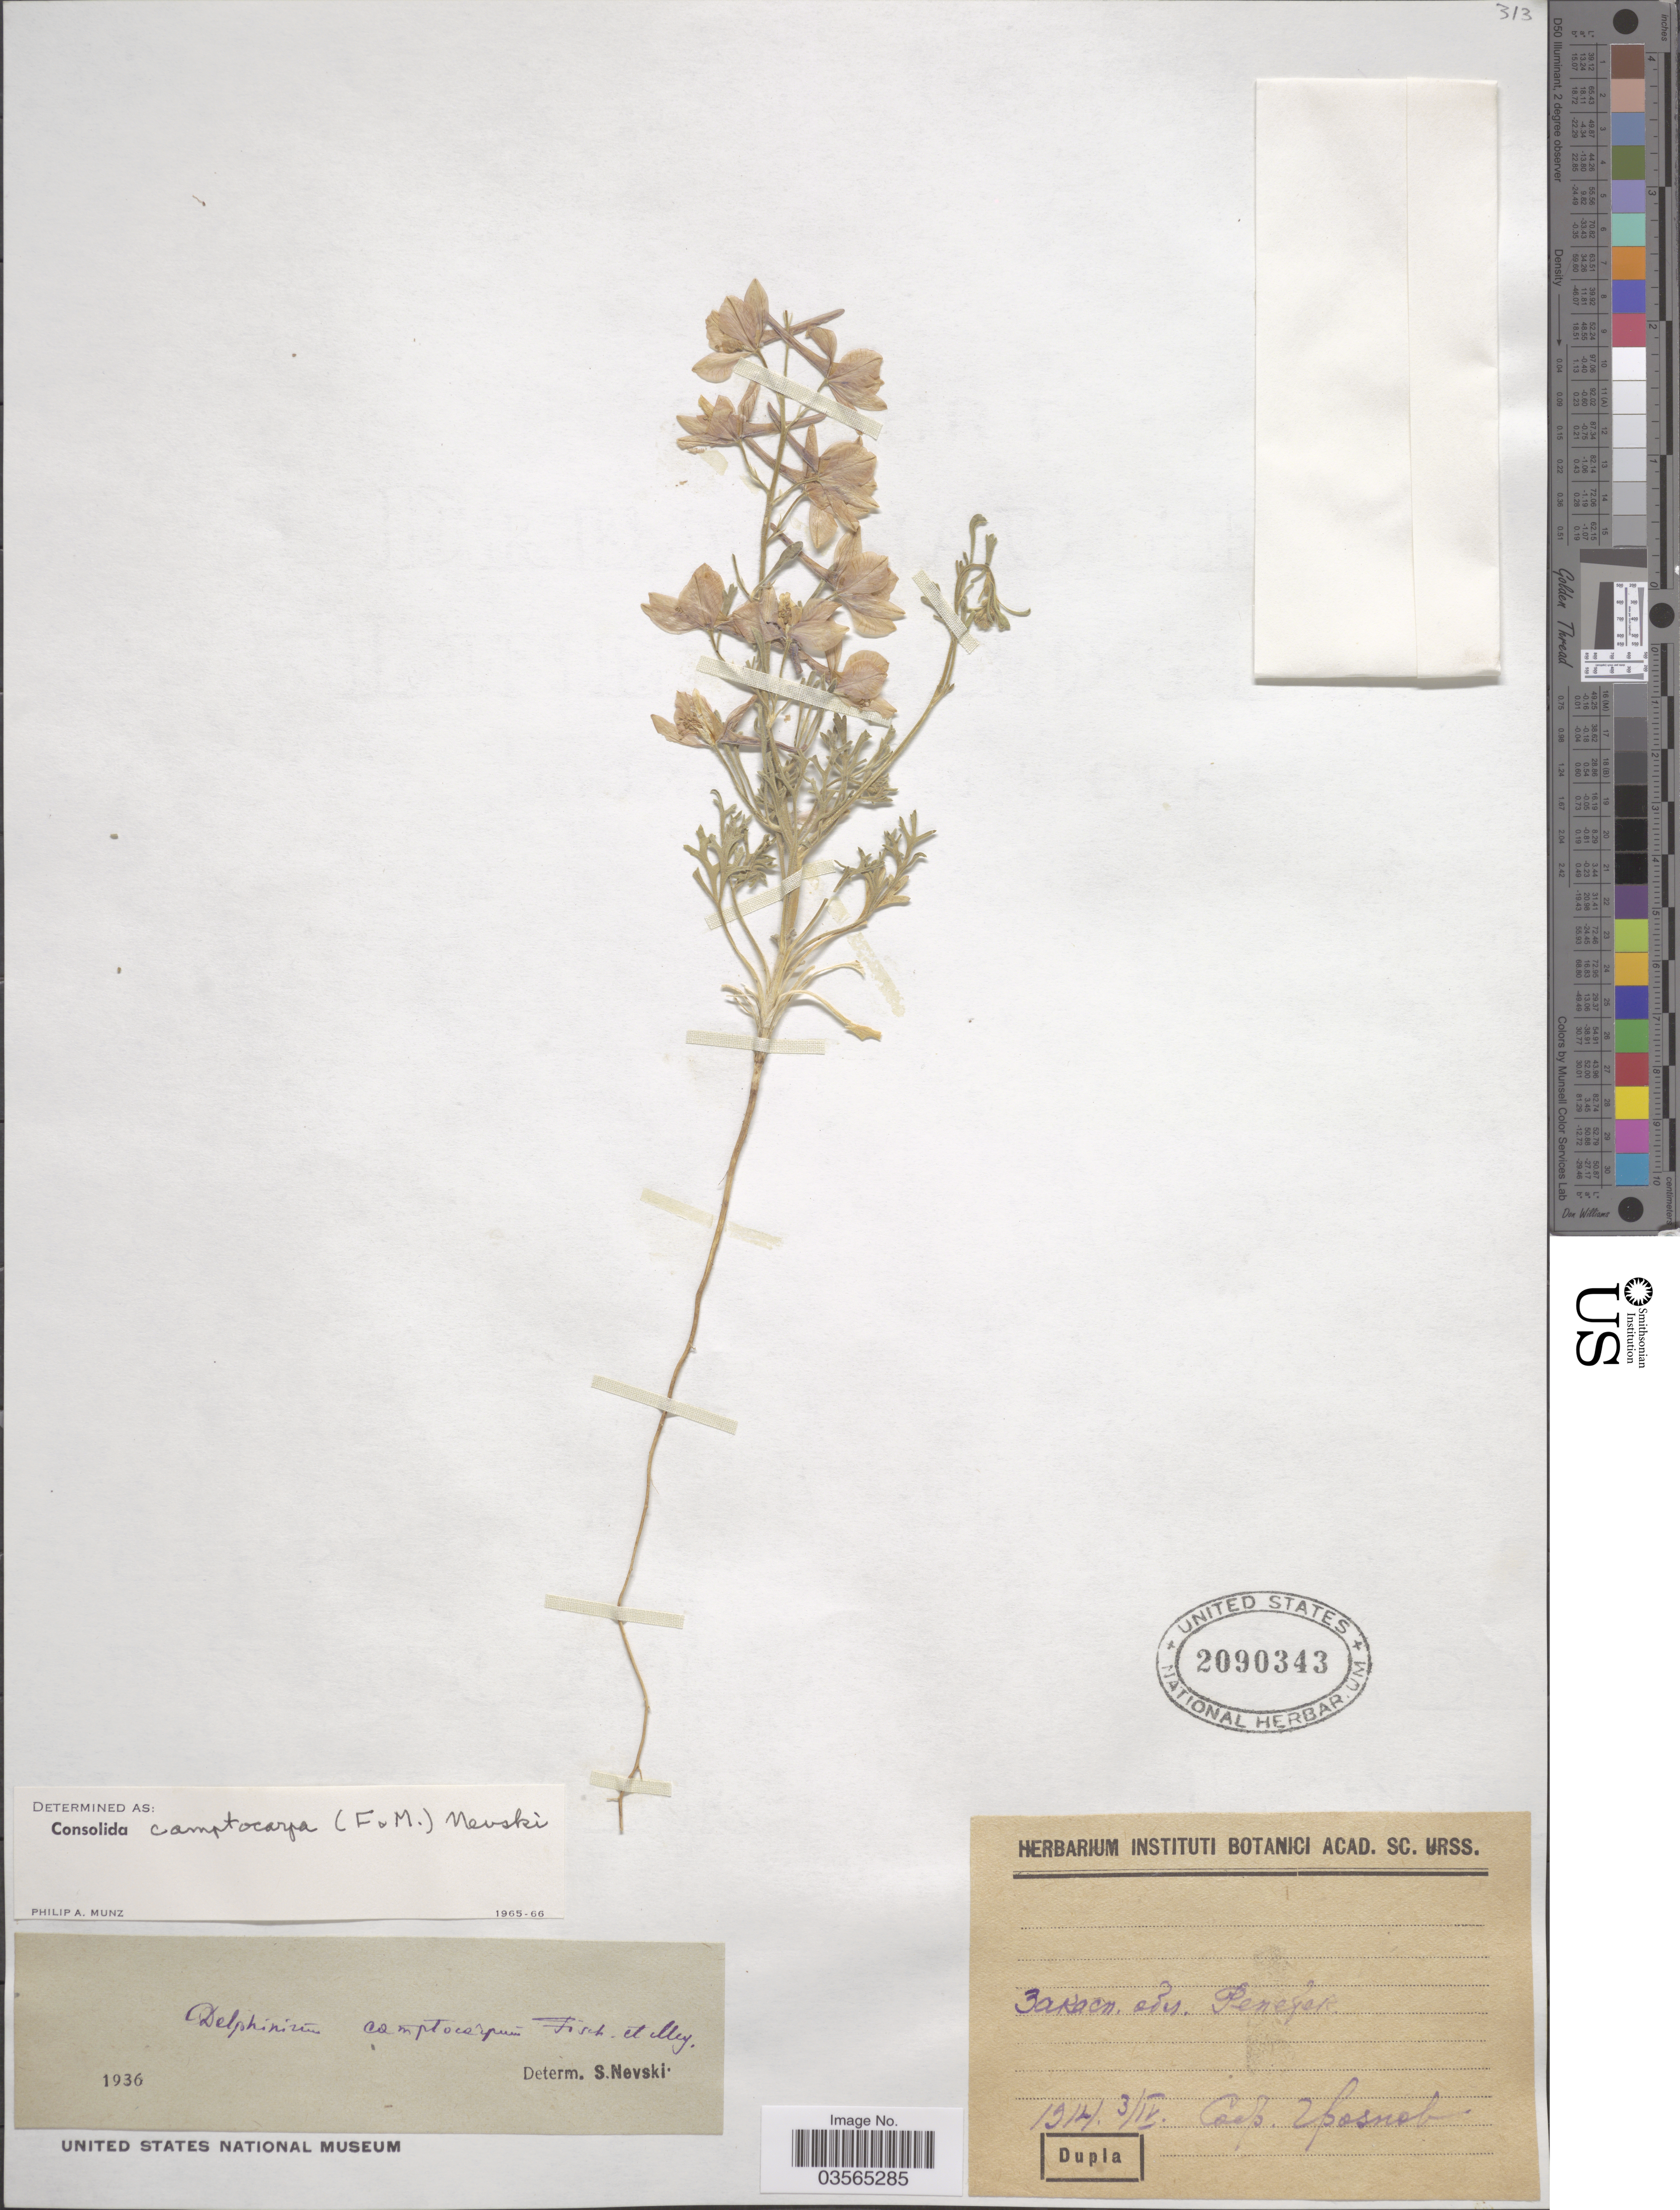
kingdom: Plantae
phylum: Tracheophyta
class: Magnoliopsida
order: Ranunculales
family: Ranunculaceae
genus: Delphinium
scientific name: Delphinium camtocarpum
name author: Fisch. & C.A. Mey.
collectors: Groznov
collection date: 1914-04-03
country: Turkmenistan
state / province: Lebap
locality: Repetek.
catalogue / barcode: US 2090343